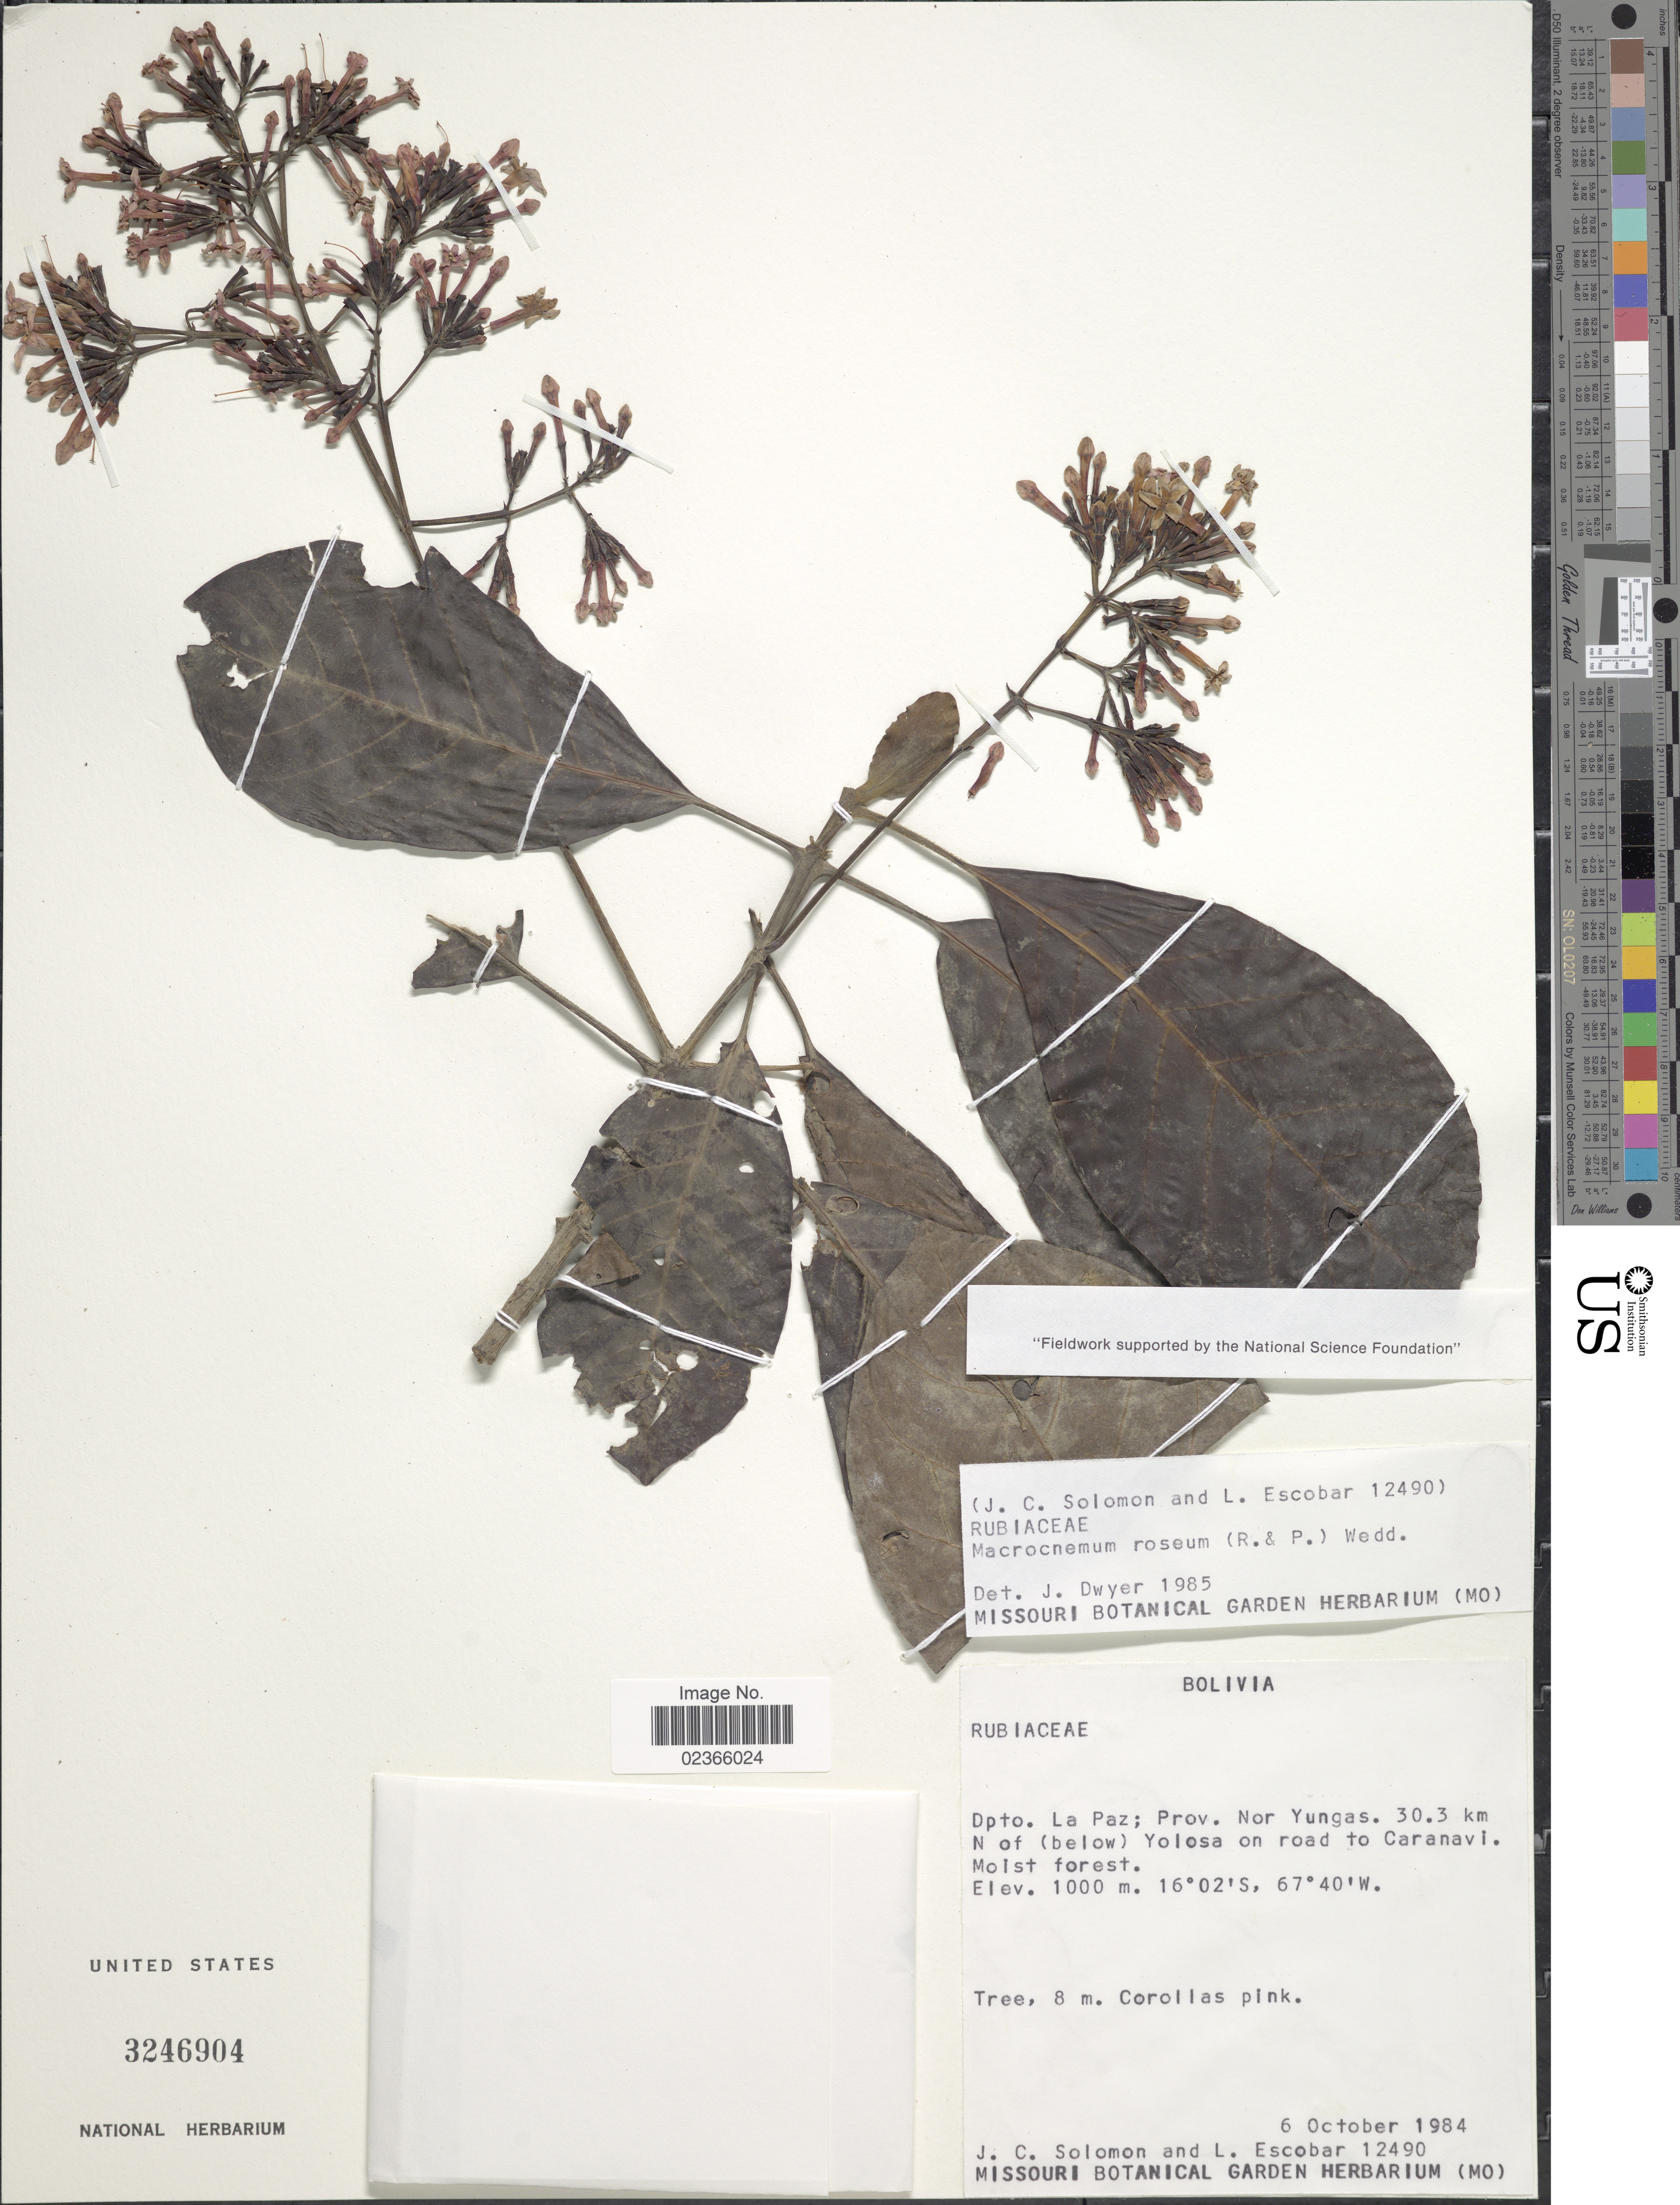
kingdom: Plantae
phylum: Tracheophyta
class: Magnoliopsida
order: Gentianales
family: Rubiaceae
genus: Macrocnemum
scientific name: Macrocnemum roseum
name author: Wedd.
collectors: J. C. Solomon & L. Escobar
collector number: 12490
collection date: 1984-10-06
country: Bolivia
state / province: La Paz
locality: Dpto. La Paz; Prov. Nor Yungas. 30.3 km N of (below) Yolosa on road to Caranavi.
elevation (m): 1000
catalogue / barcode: US 3246904